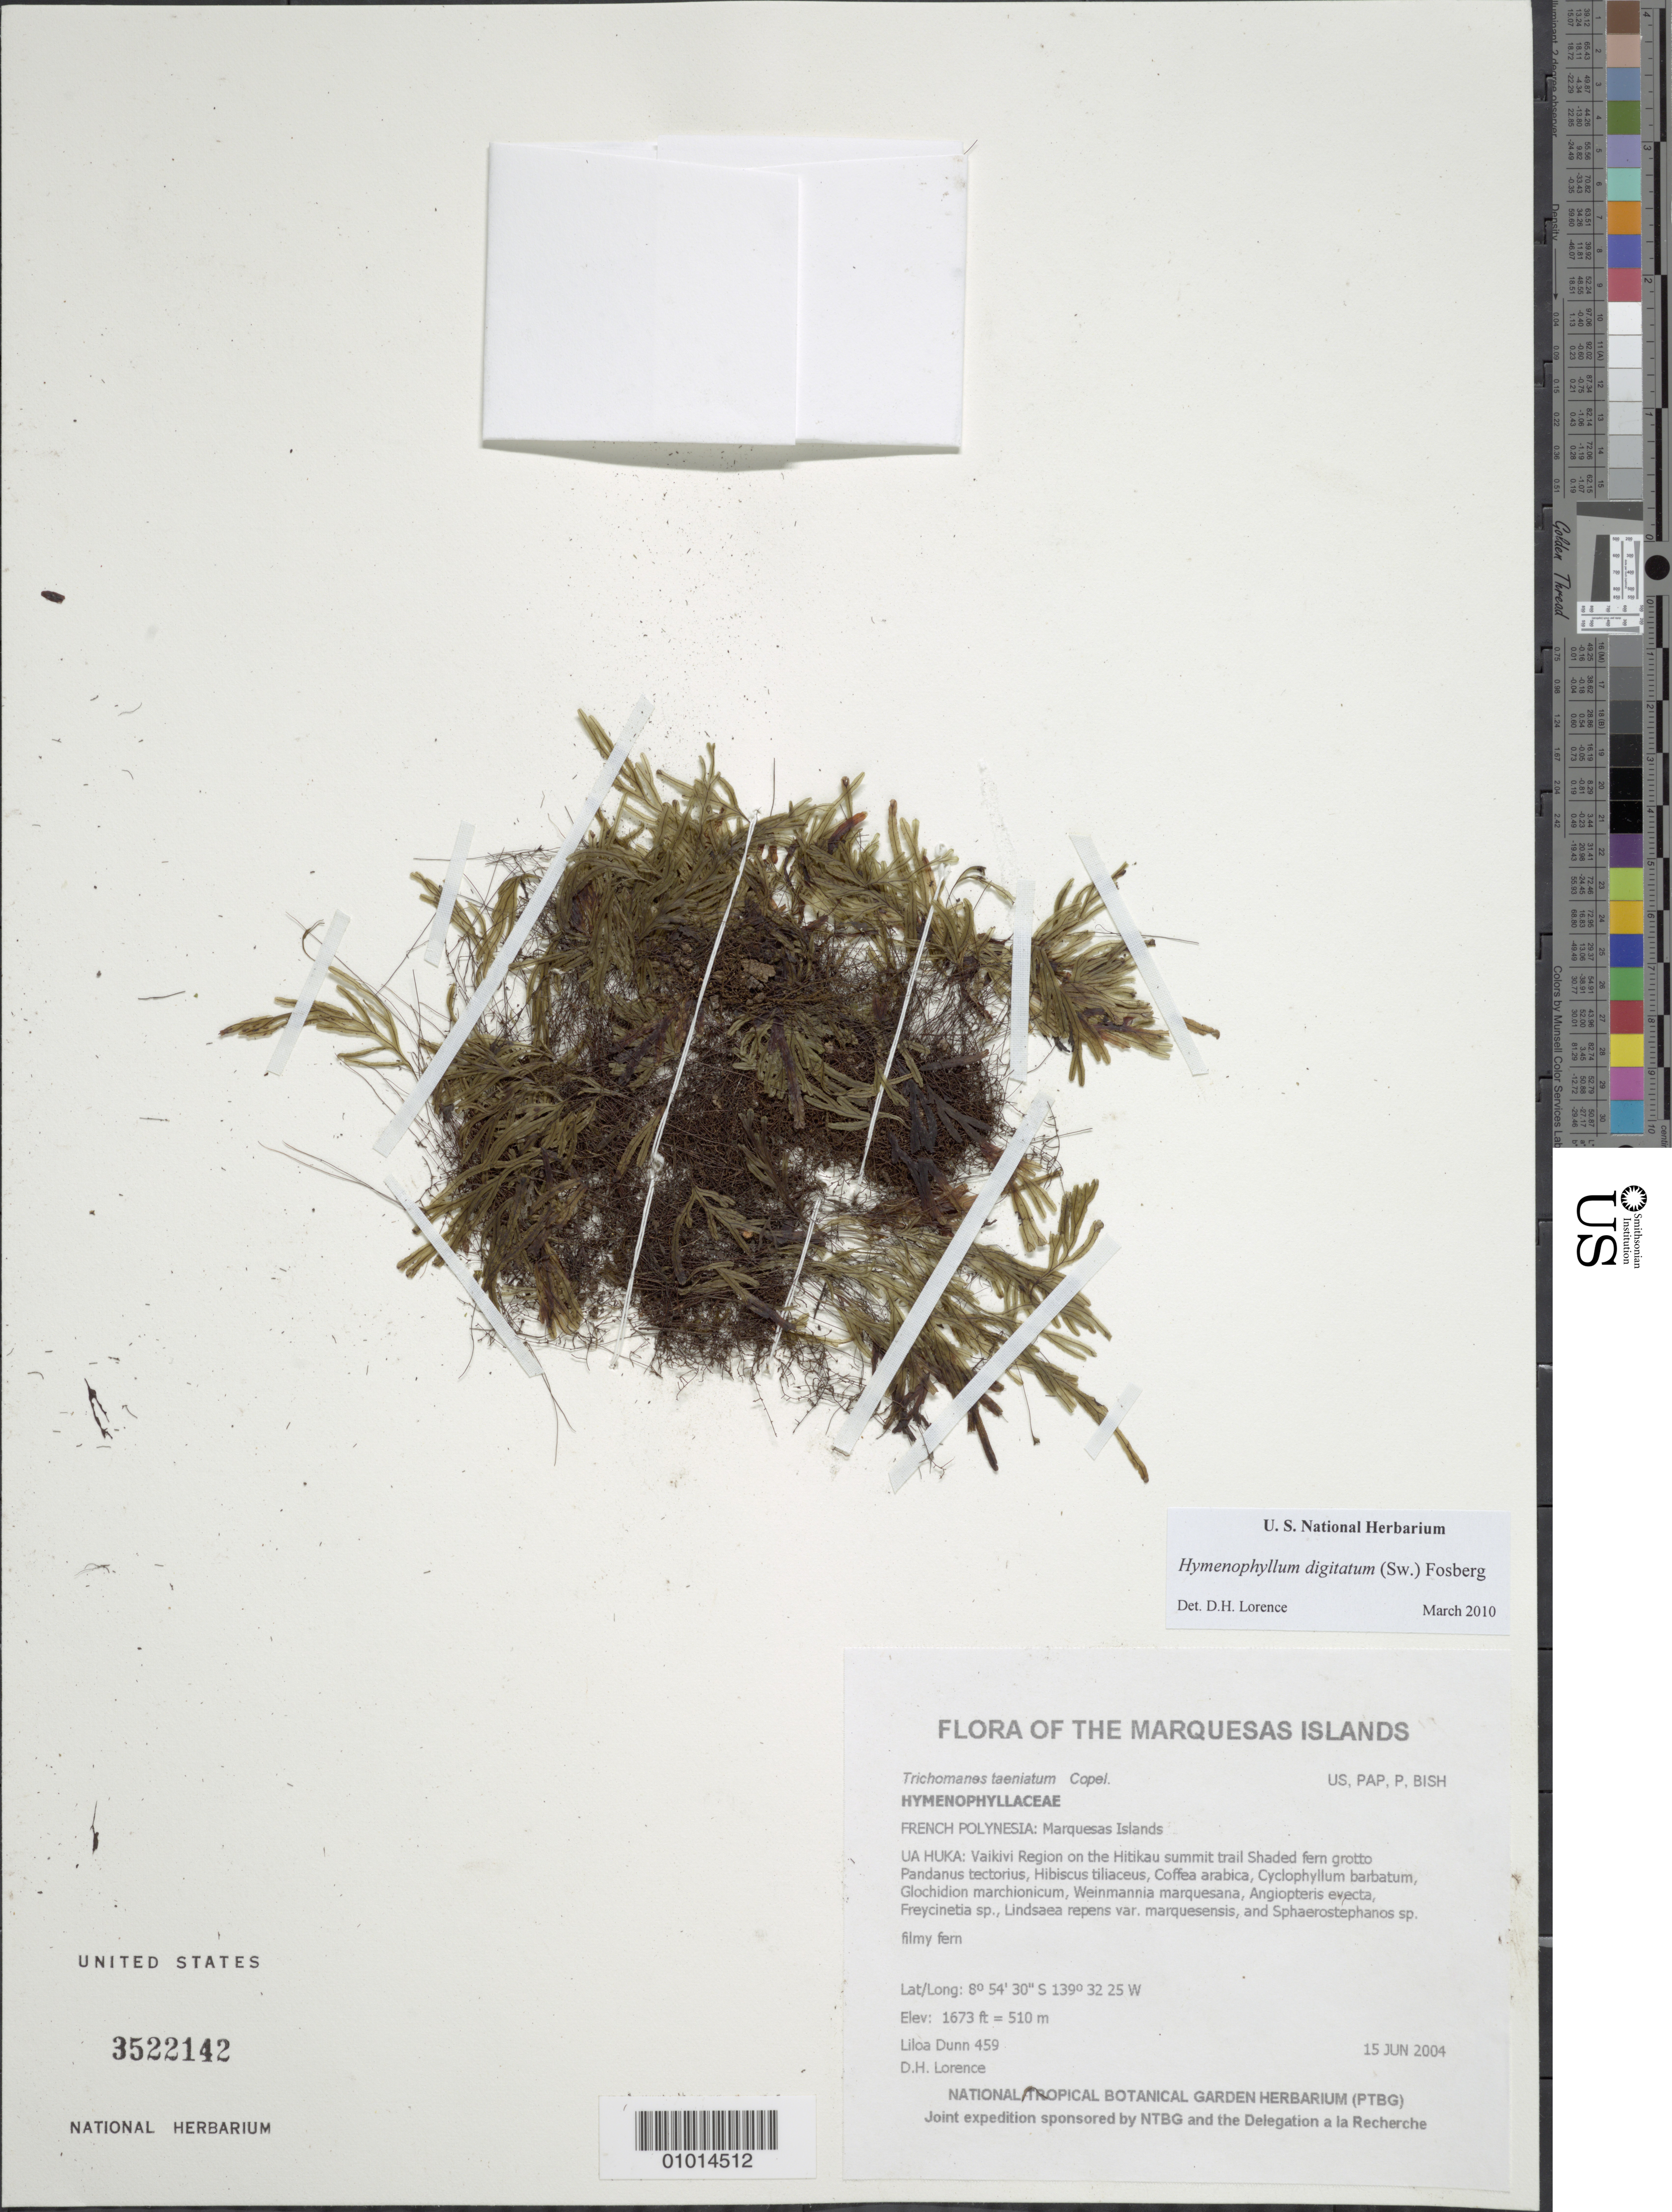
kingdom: Plantae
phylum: Tracheophyta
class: Polypodiopsida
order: Hymenophyllales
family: Hymenophyllaceae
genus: Hymenophyllum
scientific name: Hymenophyllum digitatum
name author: (Sw.) Fosberg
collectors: L. Dunn & D. Lorence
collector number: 459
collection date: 2004-06-15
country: French Polynesia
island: Ua Huka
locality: Vaikivi Region on the Hitikau summit trail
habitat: Shaded fern grotto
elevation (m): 510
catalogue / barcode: US 3522142